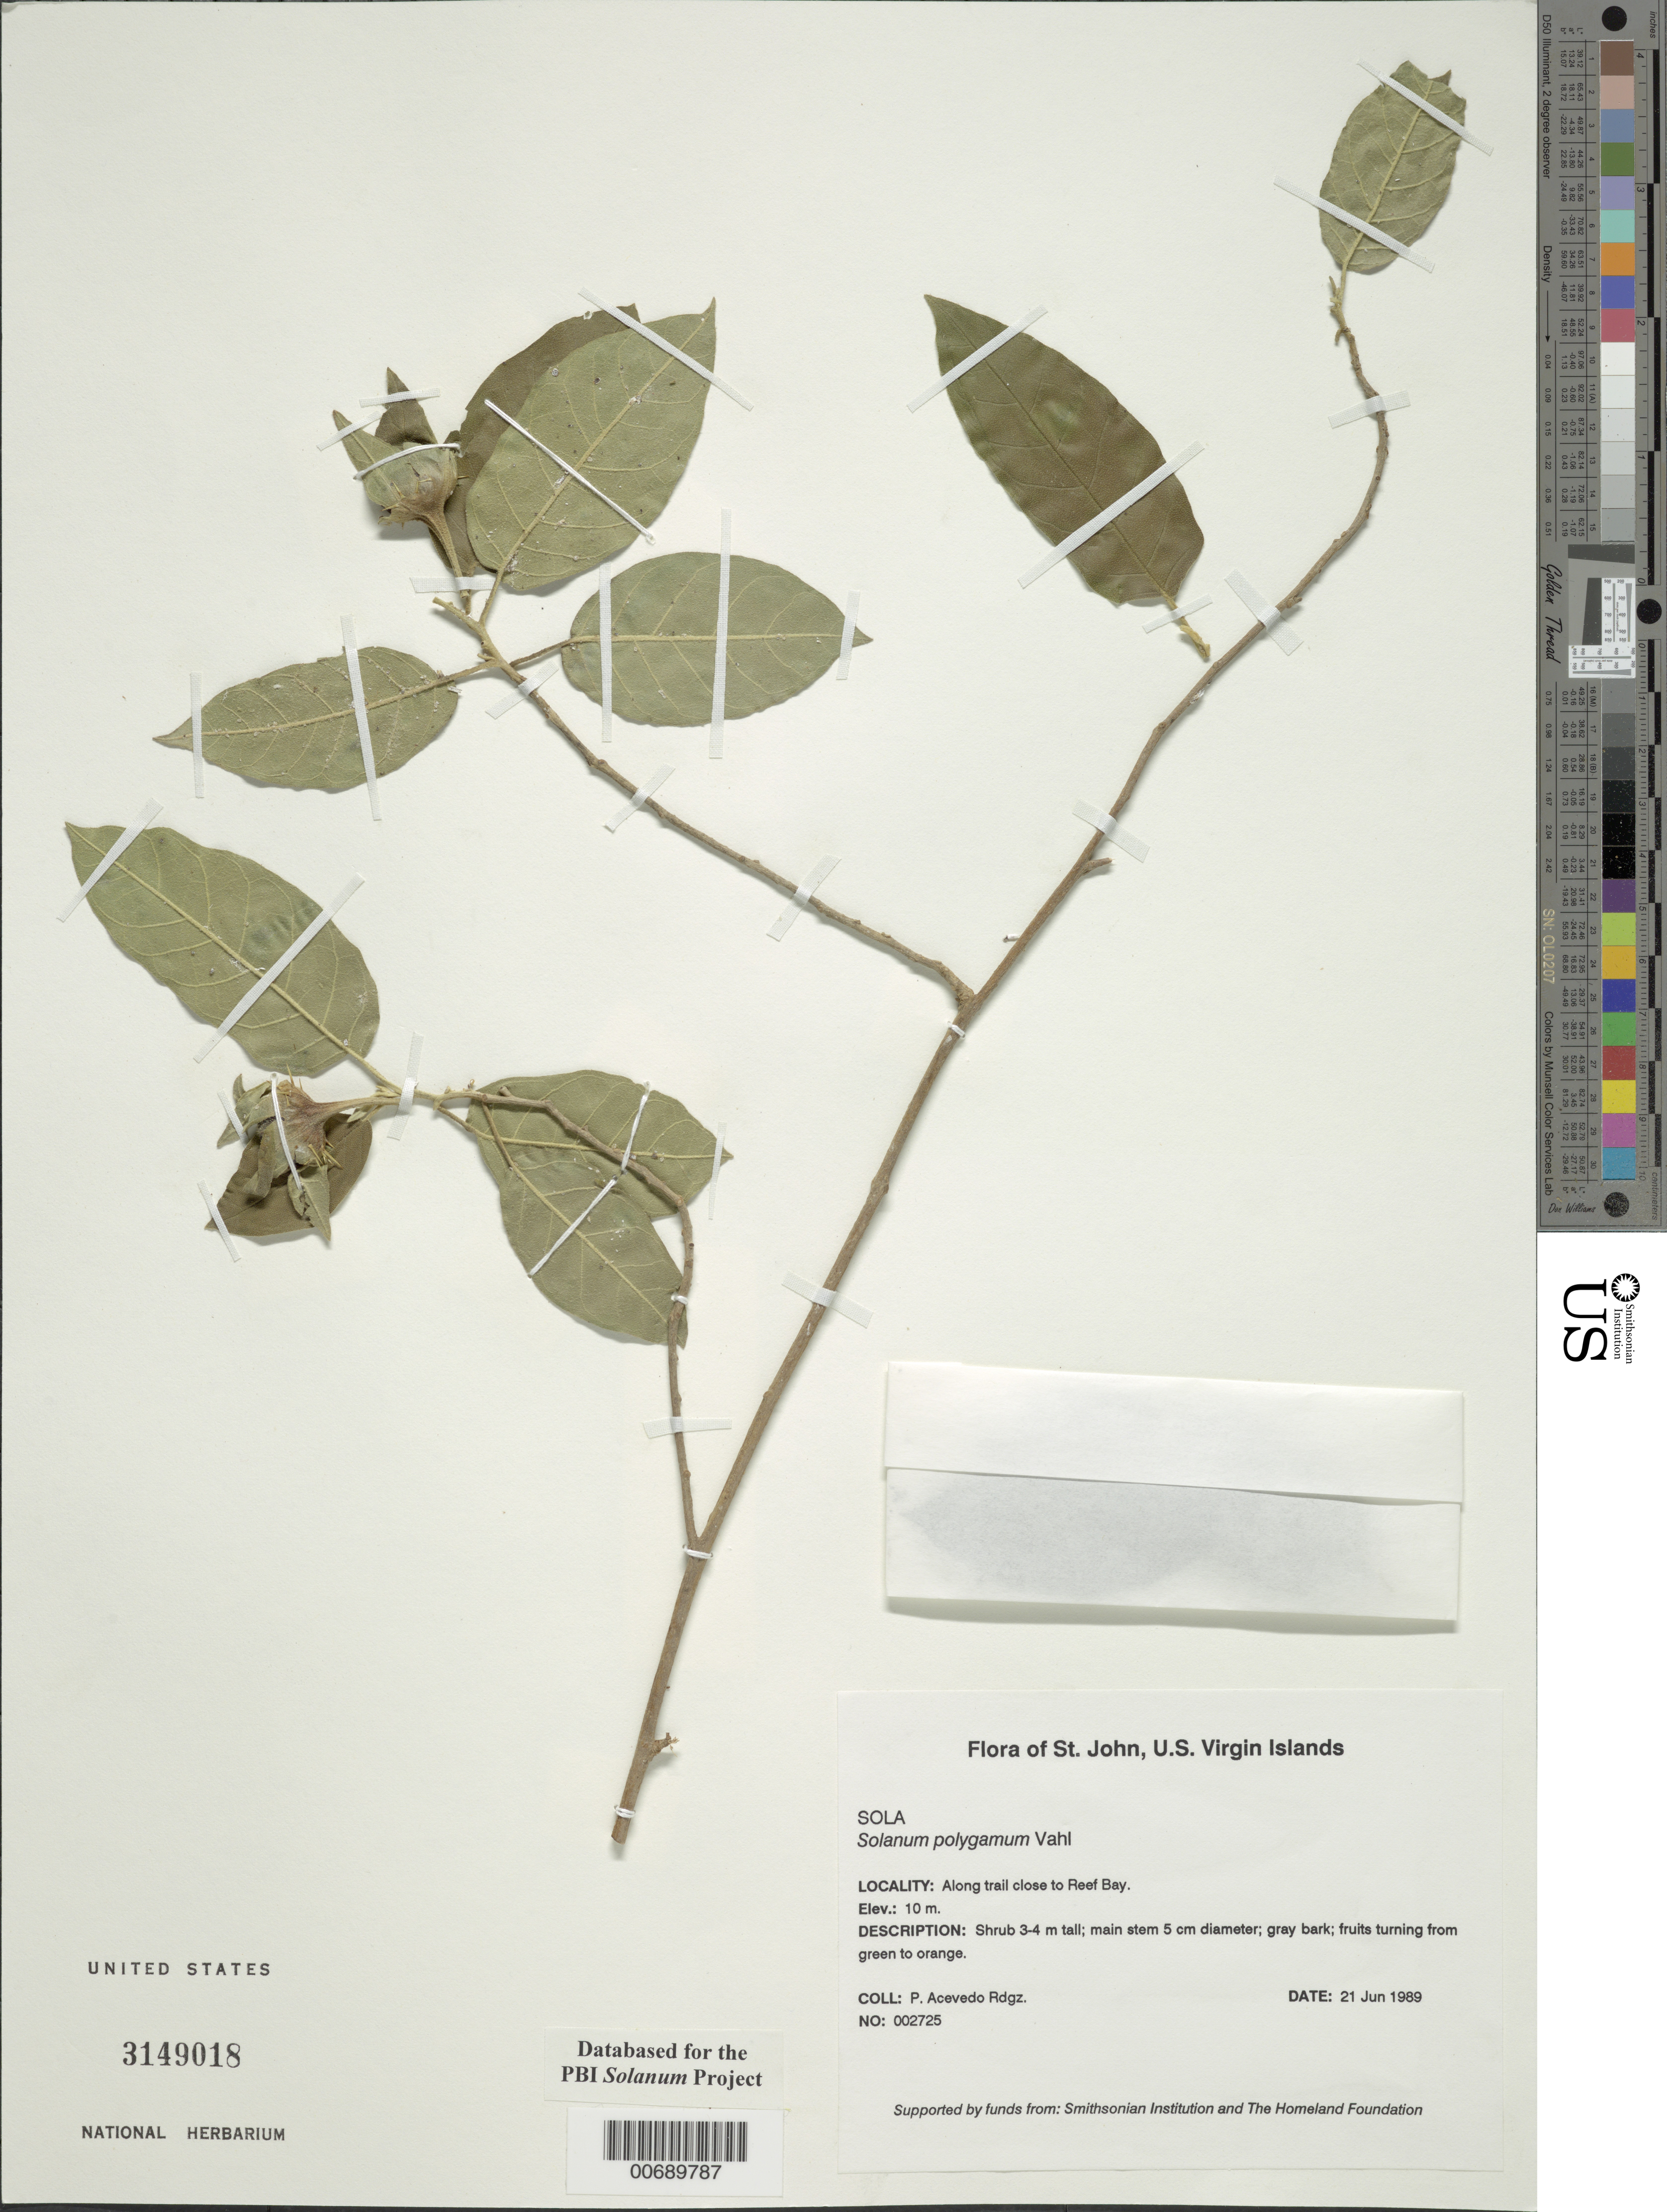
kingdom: Plantae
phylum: Tracheophyta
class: Magnoliopsida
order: Solanales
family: Solanaceae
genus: Solanum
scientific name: Solanum polygamum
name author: Vahl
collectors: P. Acevedo-Rodr.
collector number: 2725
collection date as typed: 21 Jun 1989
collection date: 1989-06-21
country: U.S. Virgin Islands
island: St. John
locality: Reef Bay Qurter, along trail close to Reef Bay.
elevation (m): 10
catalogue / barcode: US 3149018